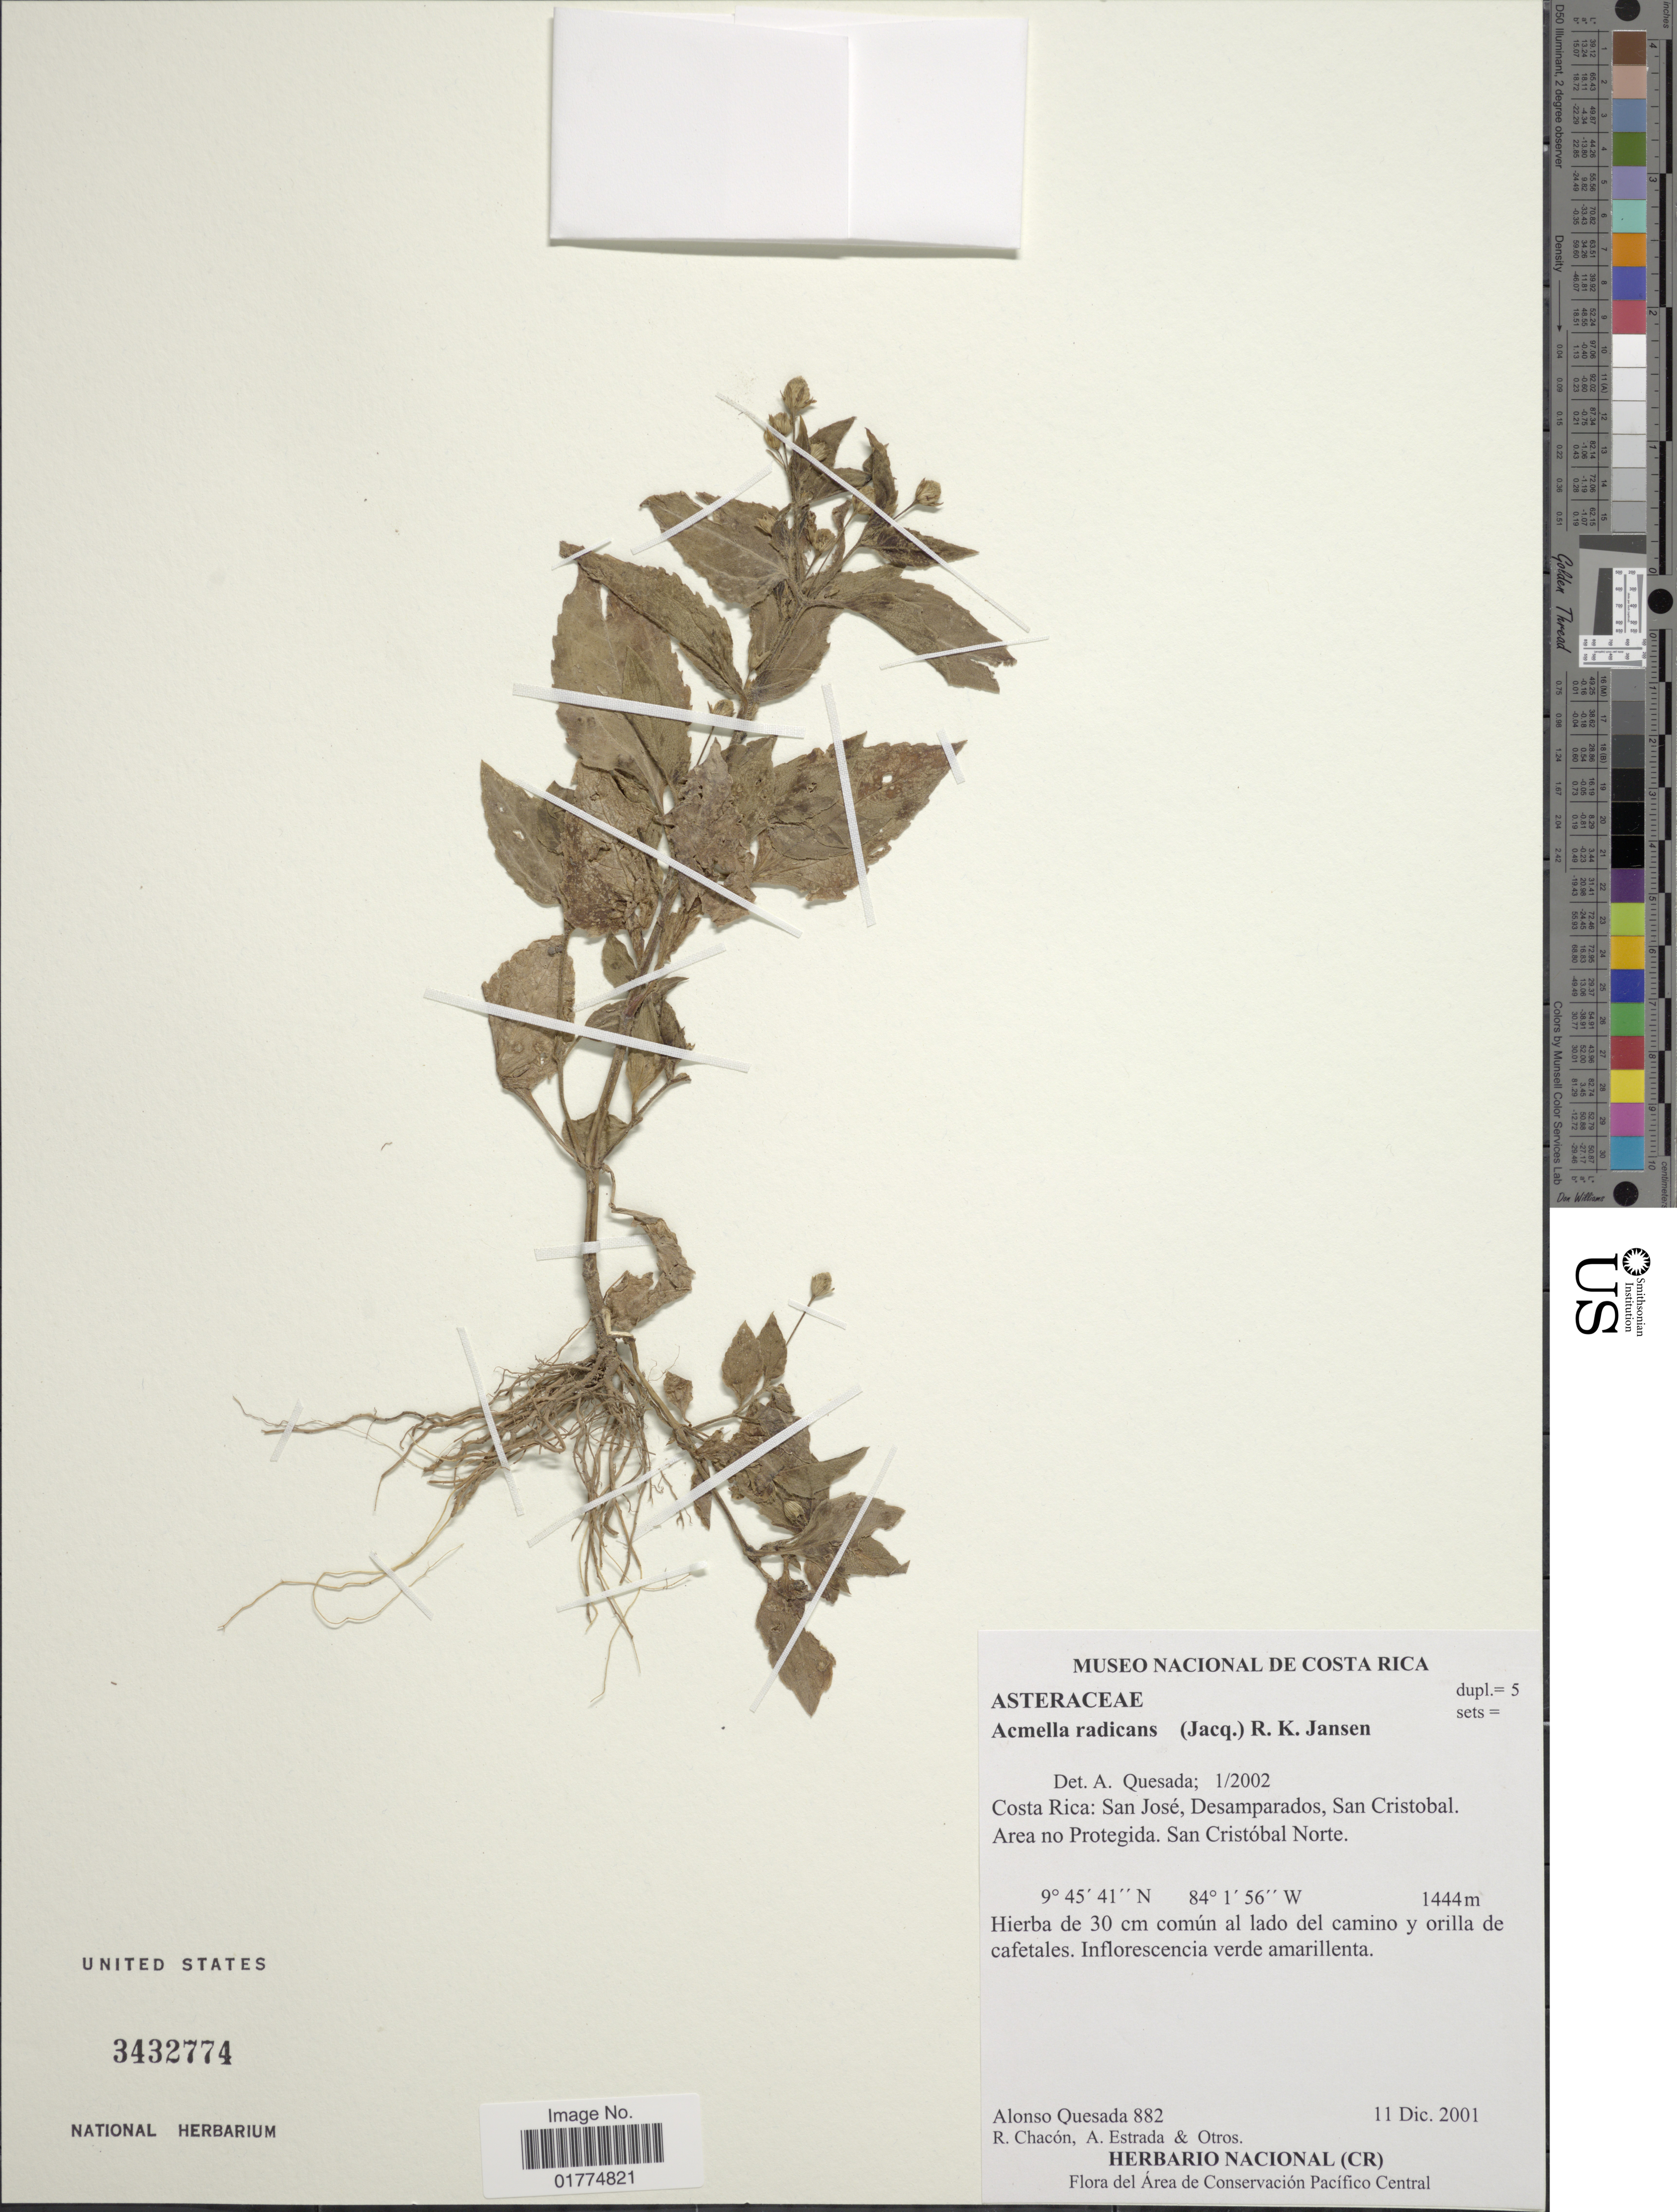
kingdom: Plantae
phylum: Tracheophyta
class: Magnoliopsida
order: Asterales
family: Asteraceae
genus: Acmella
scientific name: Acmella radicans var. radicans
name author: (Jacq.) R.K. Jansen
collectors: A. Quesada, R. Chacón, A. Estrada & et al.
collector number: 882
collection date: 2001-12-11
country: Costa Rica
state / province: San José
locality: Desamparados, San Cristobal. Area no Protegida. San Cristóbal Norte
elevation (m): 1444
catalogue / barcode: US 3432774